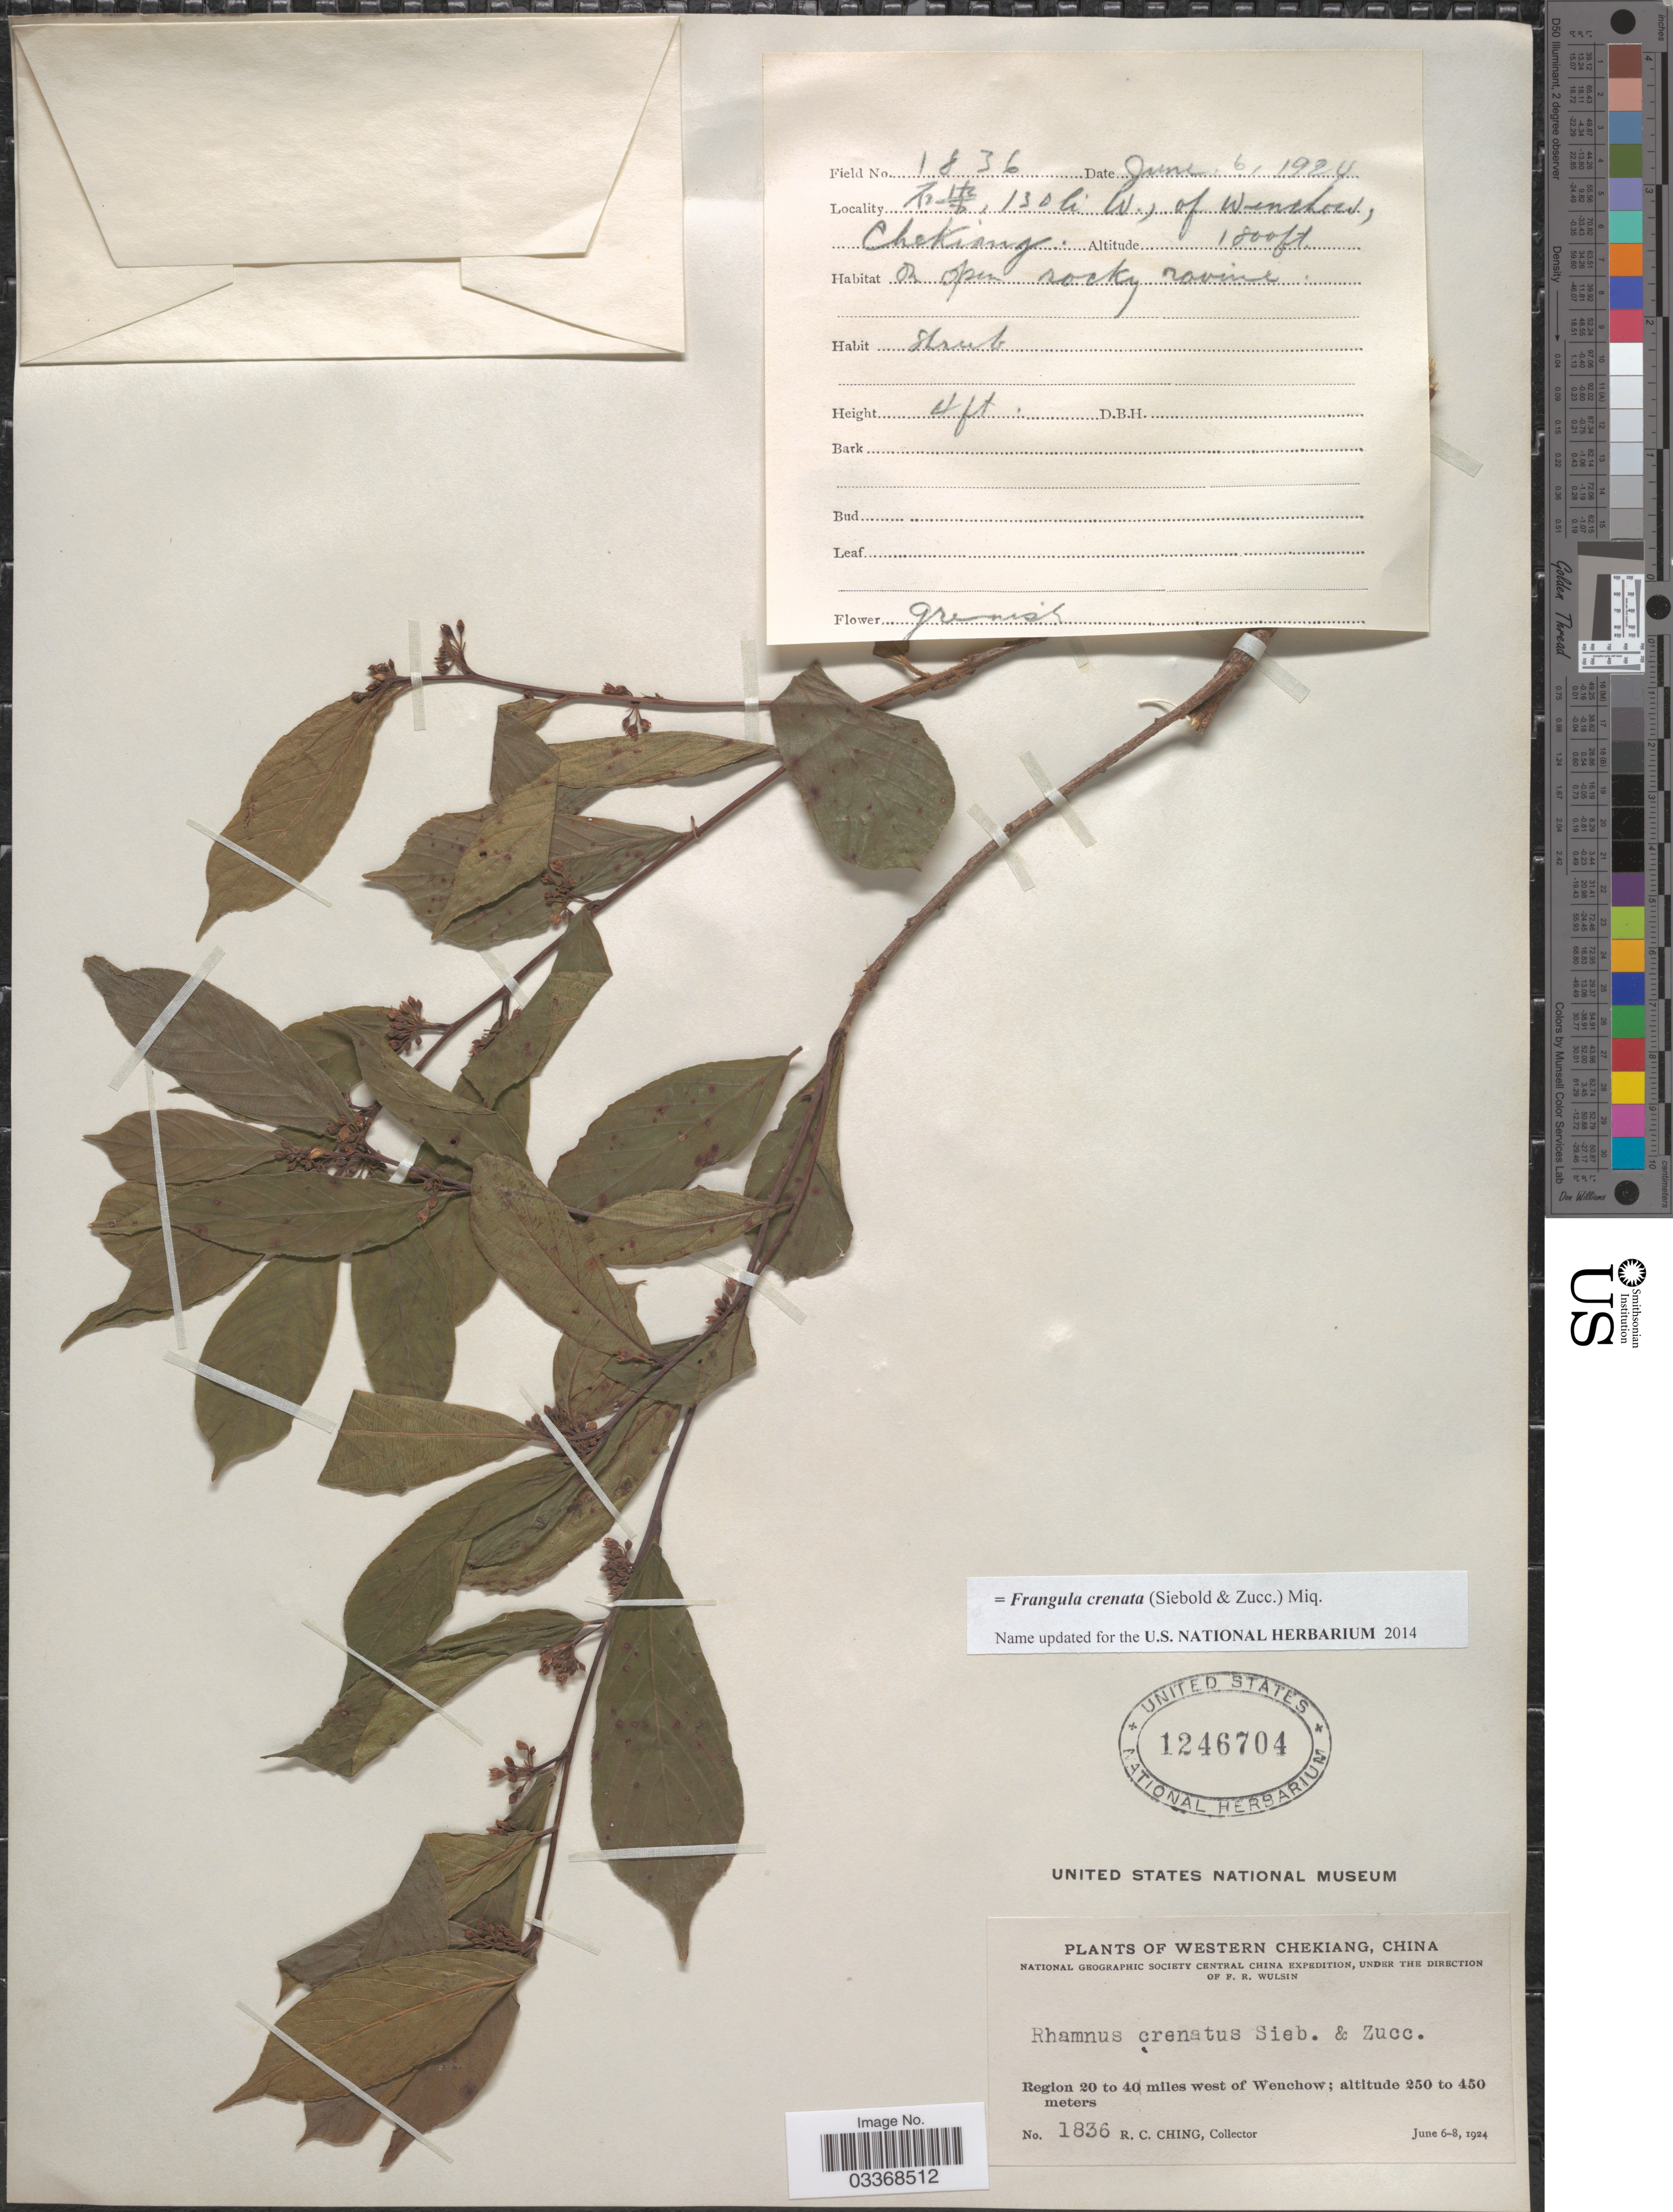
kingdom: Plantae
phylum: Tracheophyta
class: Magnoliopsida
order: Rosales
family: Rhamnaceae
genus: Frangula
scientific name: Frangula crenata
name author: (Siebold & Zucc.) Miq.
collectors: R. C. Ching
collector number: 1836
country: China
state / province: Zhejiang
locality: X, 130 li W., of Wenchow, Western Chekiang.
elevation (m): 549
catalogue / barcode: US 1246704